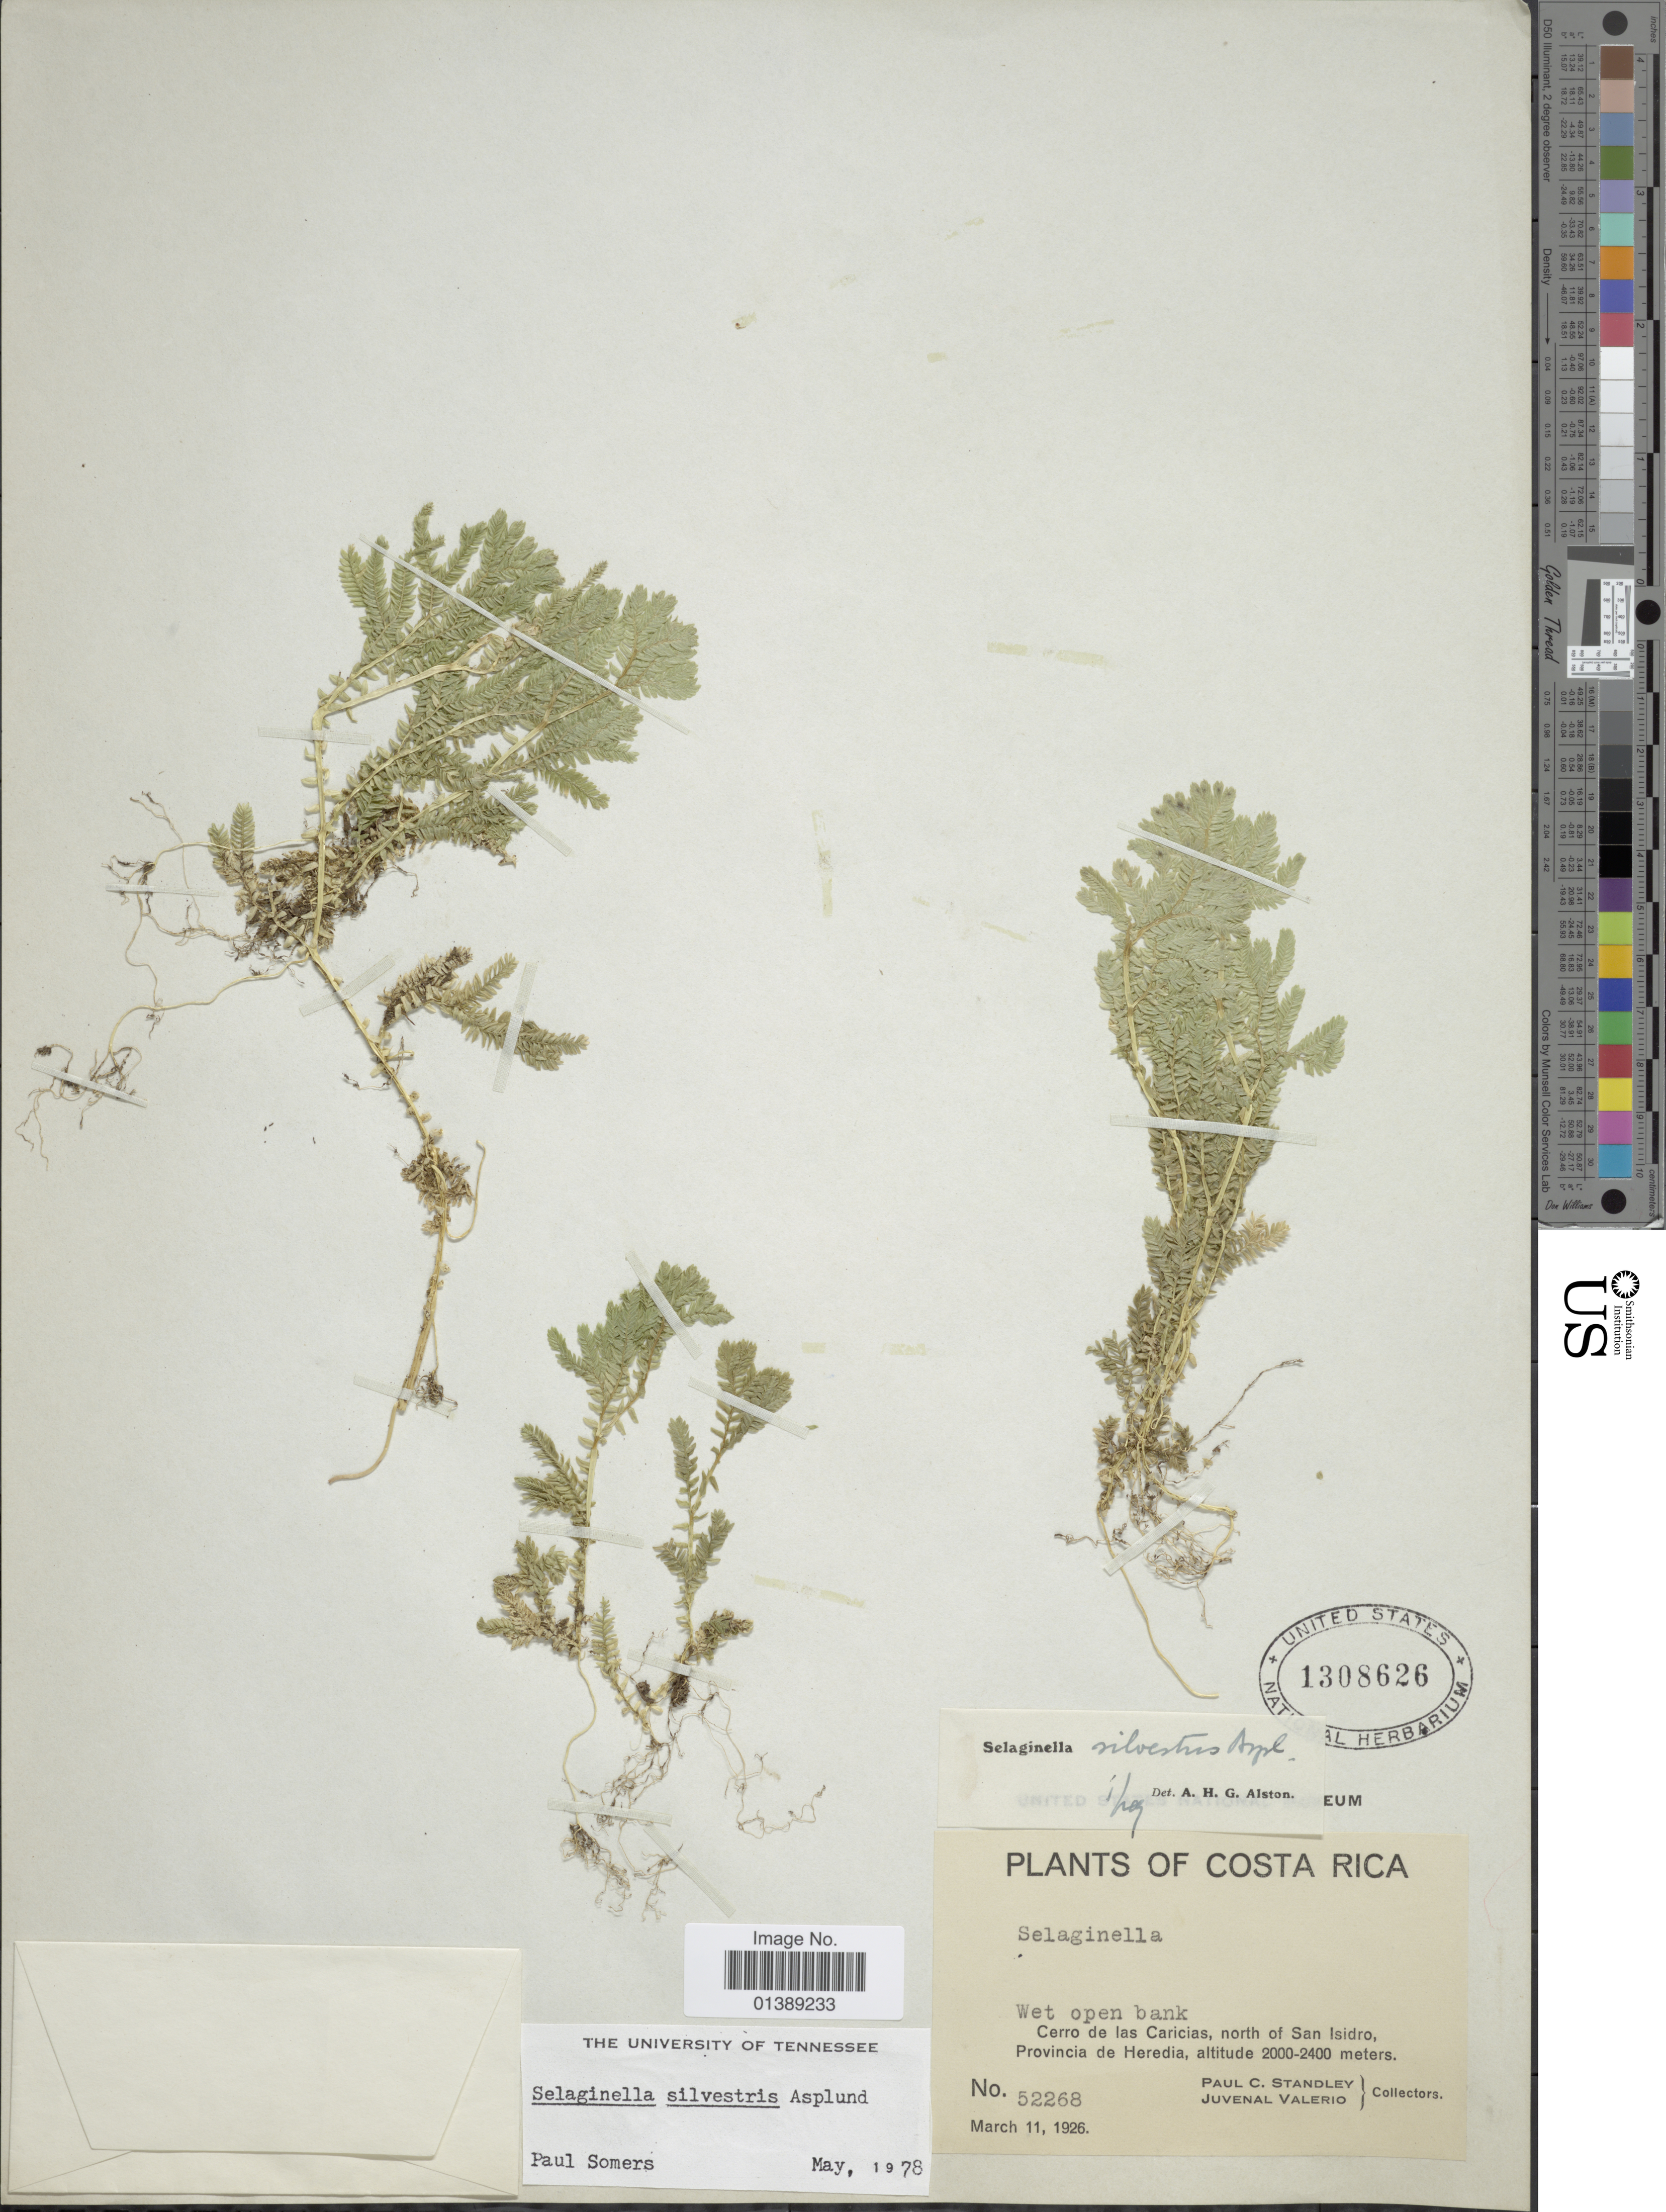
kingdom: Plantae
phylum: Tracheophyta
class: Lycopodiopsida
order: Selaginellales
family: Selaginellaceae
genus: Selaginella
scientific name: Selaginella silvestris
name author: Aspl.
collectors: P. C. Standley & J. Valerio R.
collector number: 52268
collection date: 1926-03-11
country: Costa Rica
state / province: Heredia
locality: Cerro de las caricias, north of San Isidro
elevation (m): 2000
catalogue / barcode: US 1308626